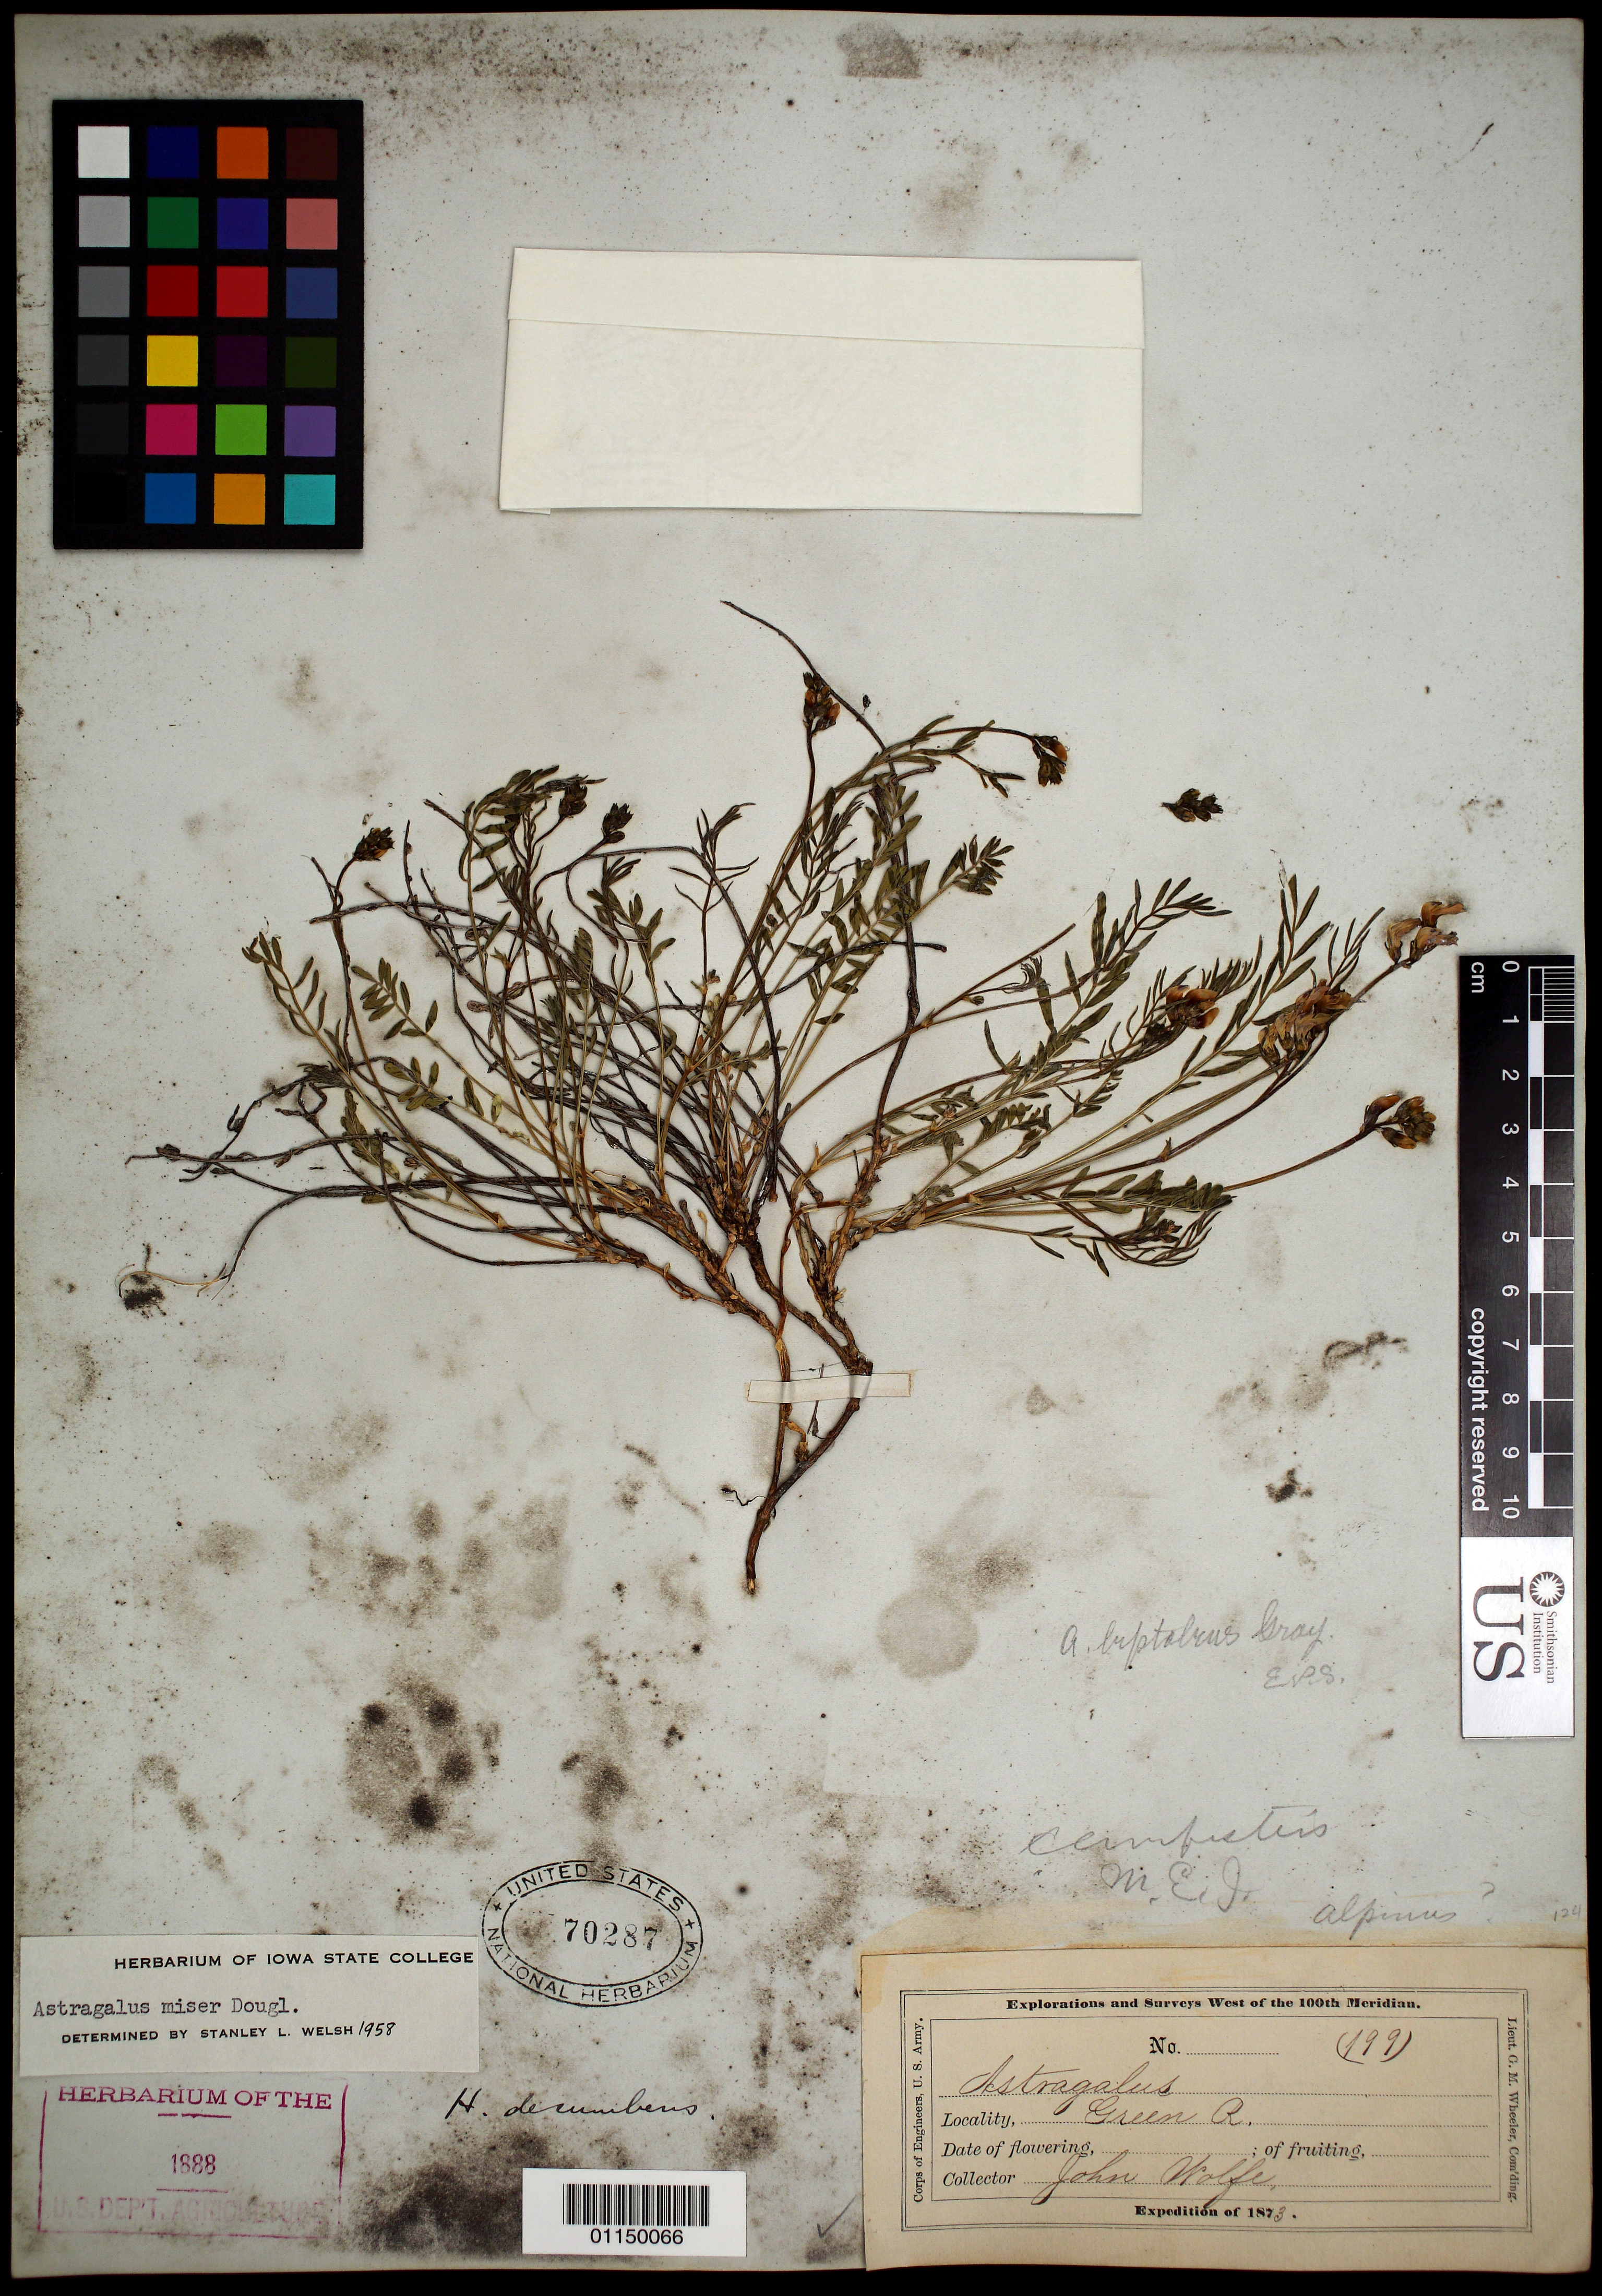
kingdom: Plantae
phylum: Tracheophyta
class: Magnoliopsida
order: Fabales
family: Fabaceae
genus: Astragalus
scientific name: Astragalus miser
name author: Douglas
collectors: J. Wolf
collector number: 199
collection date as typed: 1873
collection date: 1873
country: United States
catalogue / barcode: US 70287